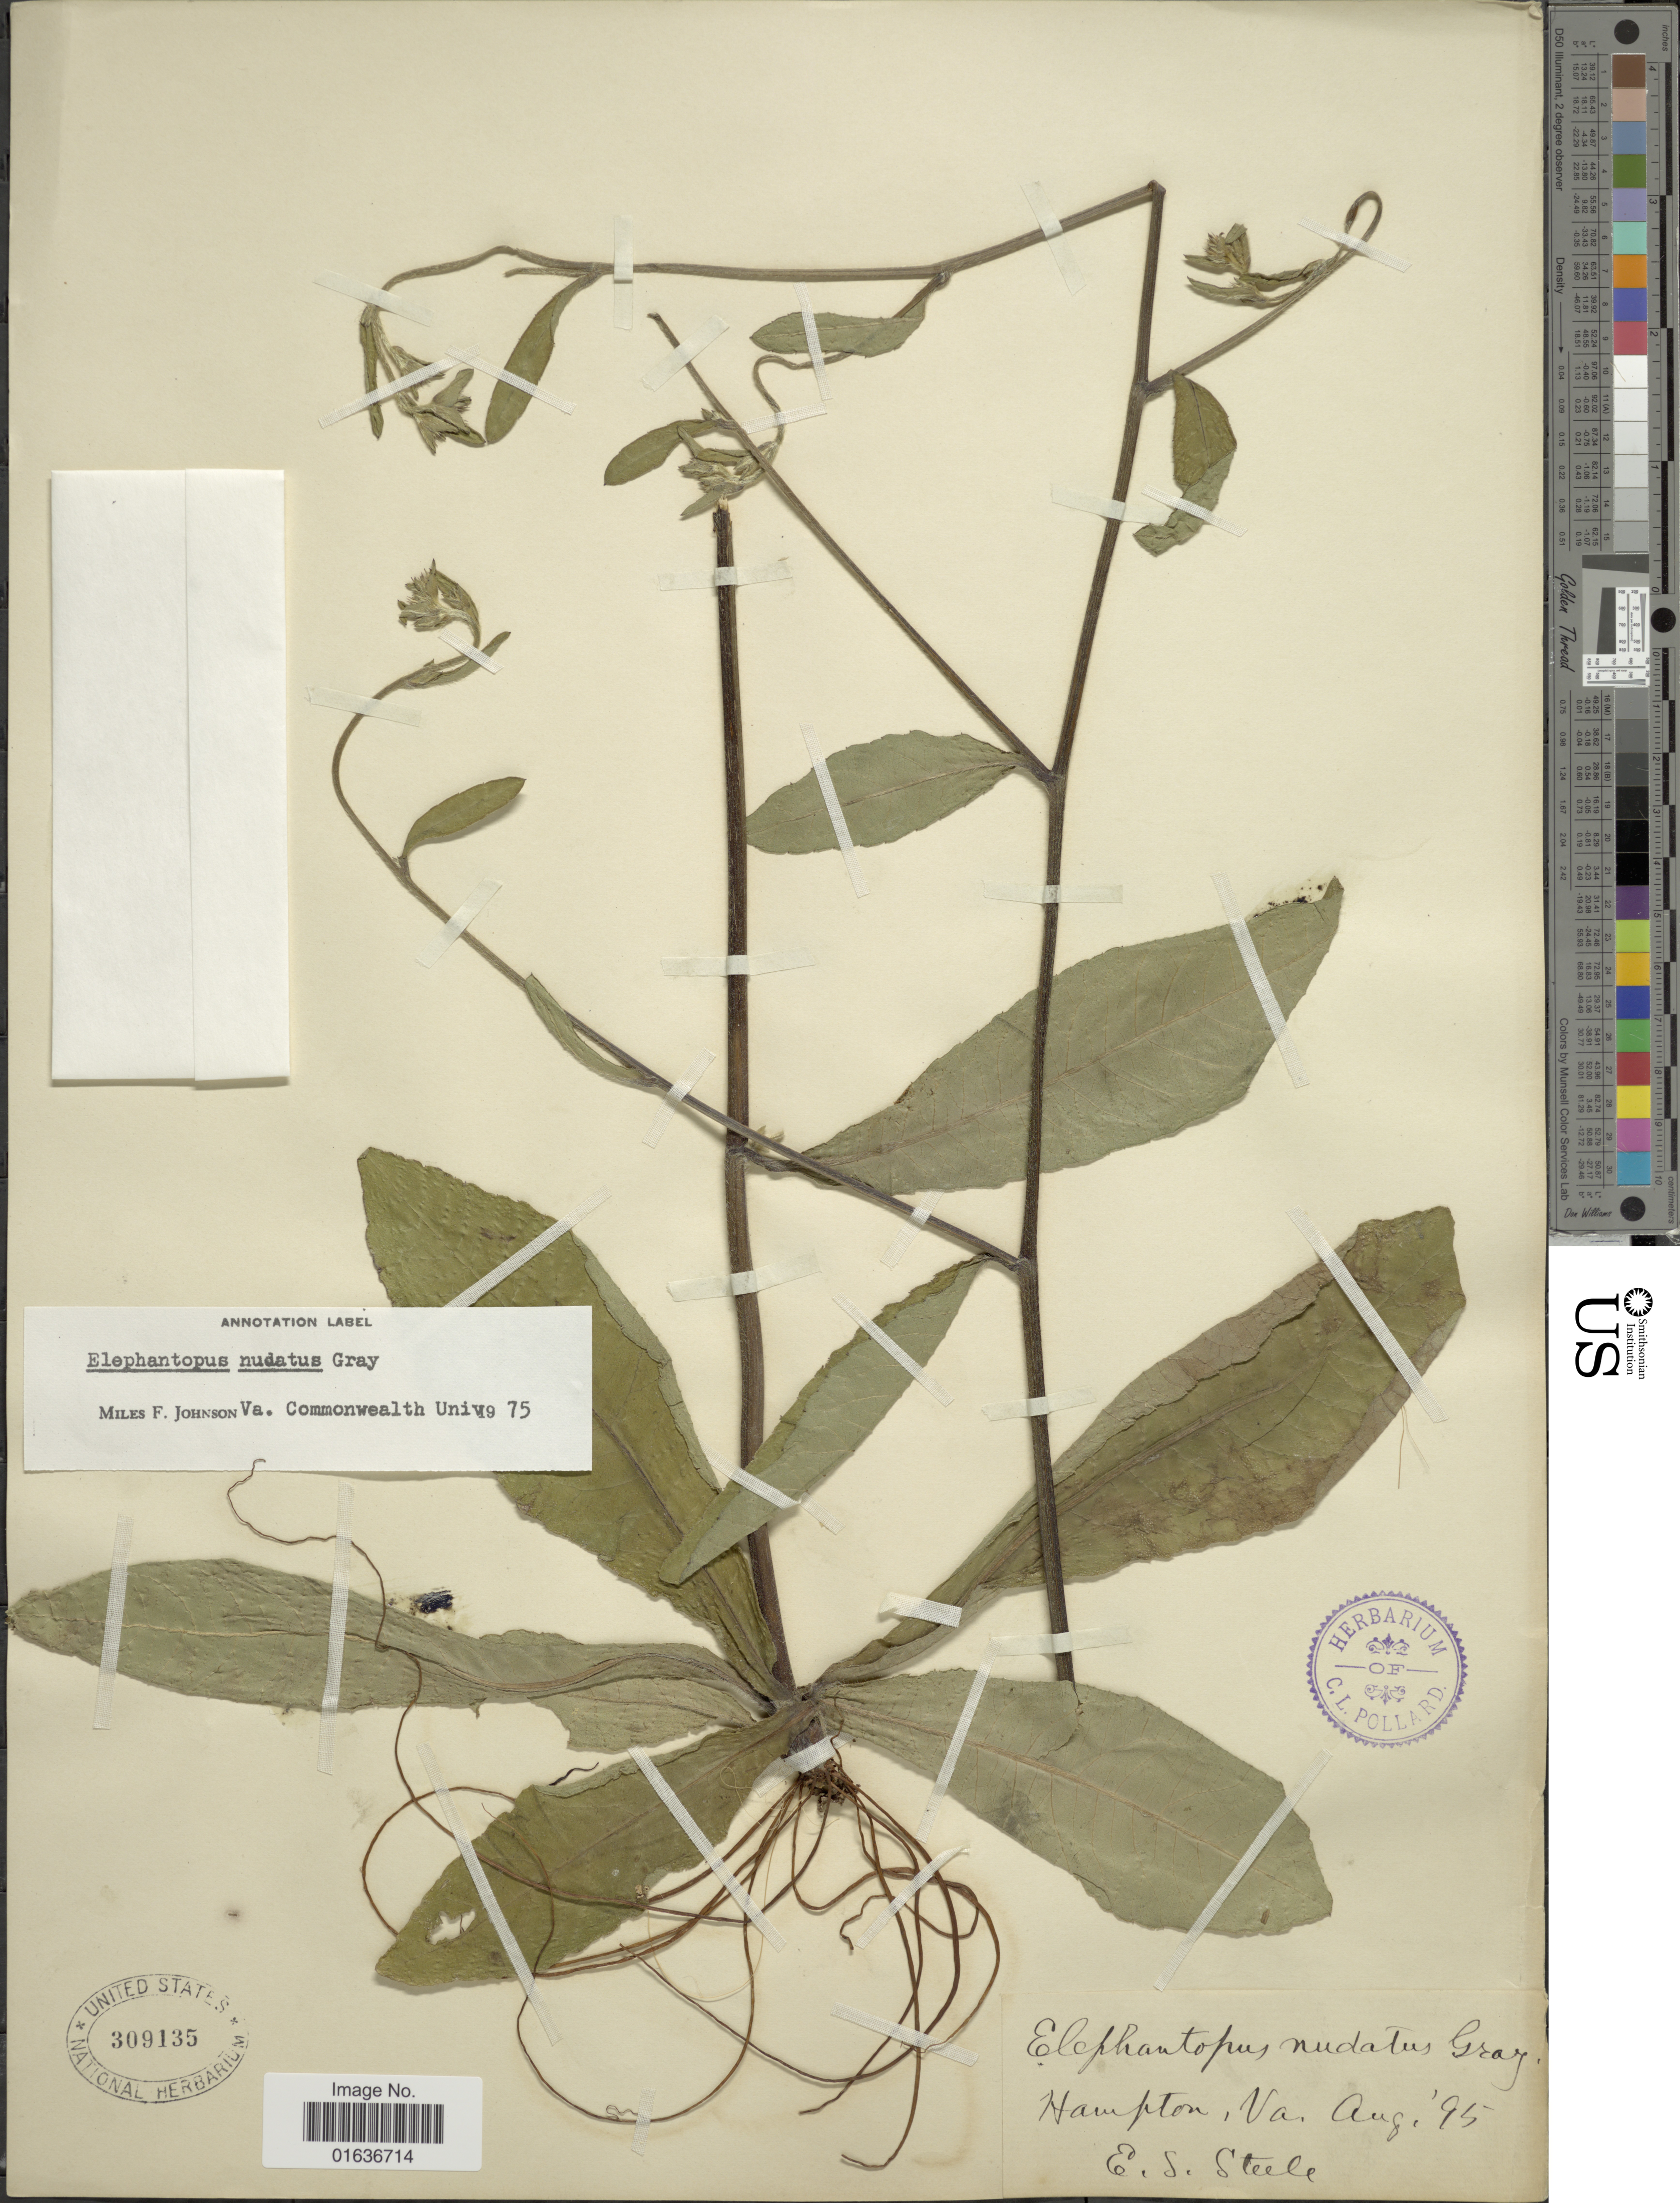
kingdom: Plantae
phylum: Tracheophyta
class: Magnoliopsida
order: Asterales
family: Asteraceae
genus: Elephantopus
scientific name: Elephantopus nudatus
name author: A. Gray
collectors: E. Steele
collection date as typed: Transcribed d/m/y: /8/95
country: United States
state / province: Virginia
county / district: City of Hampton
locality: Hampton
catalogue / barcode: US 309135